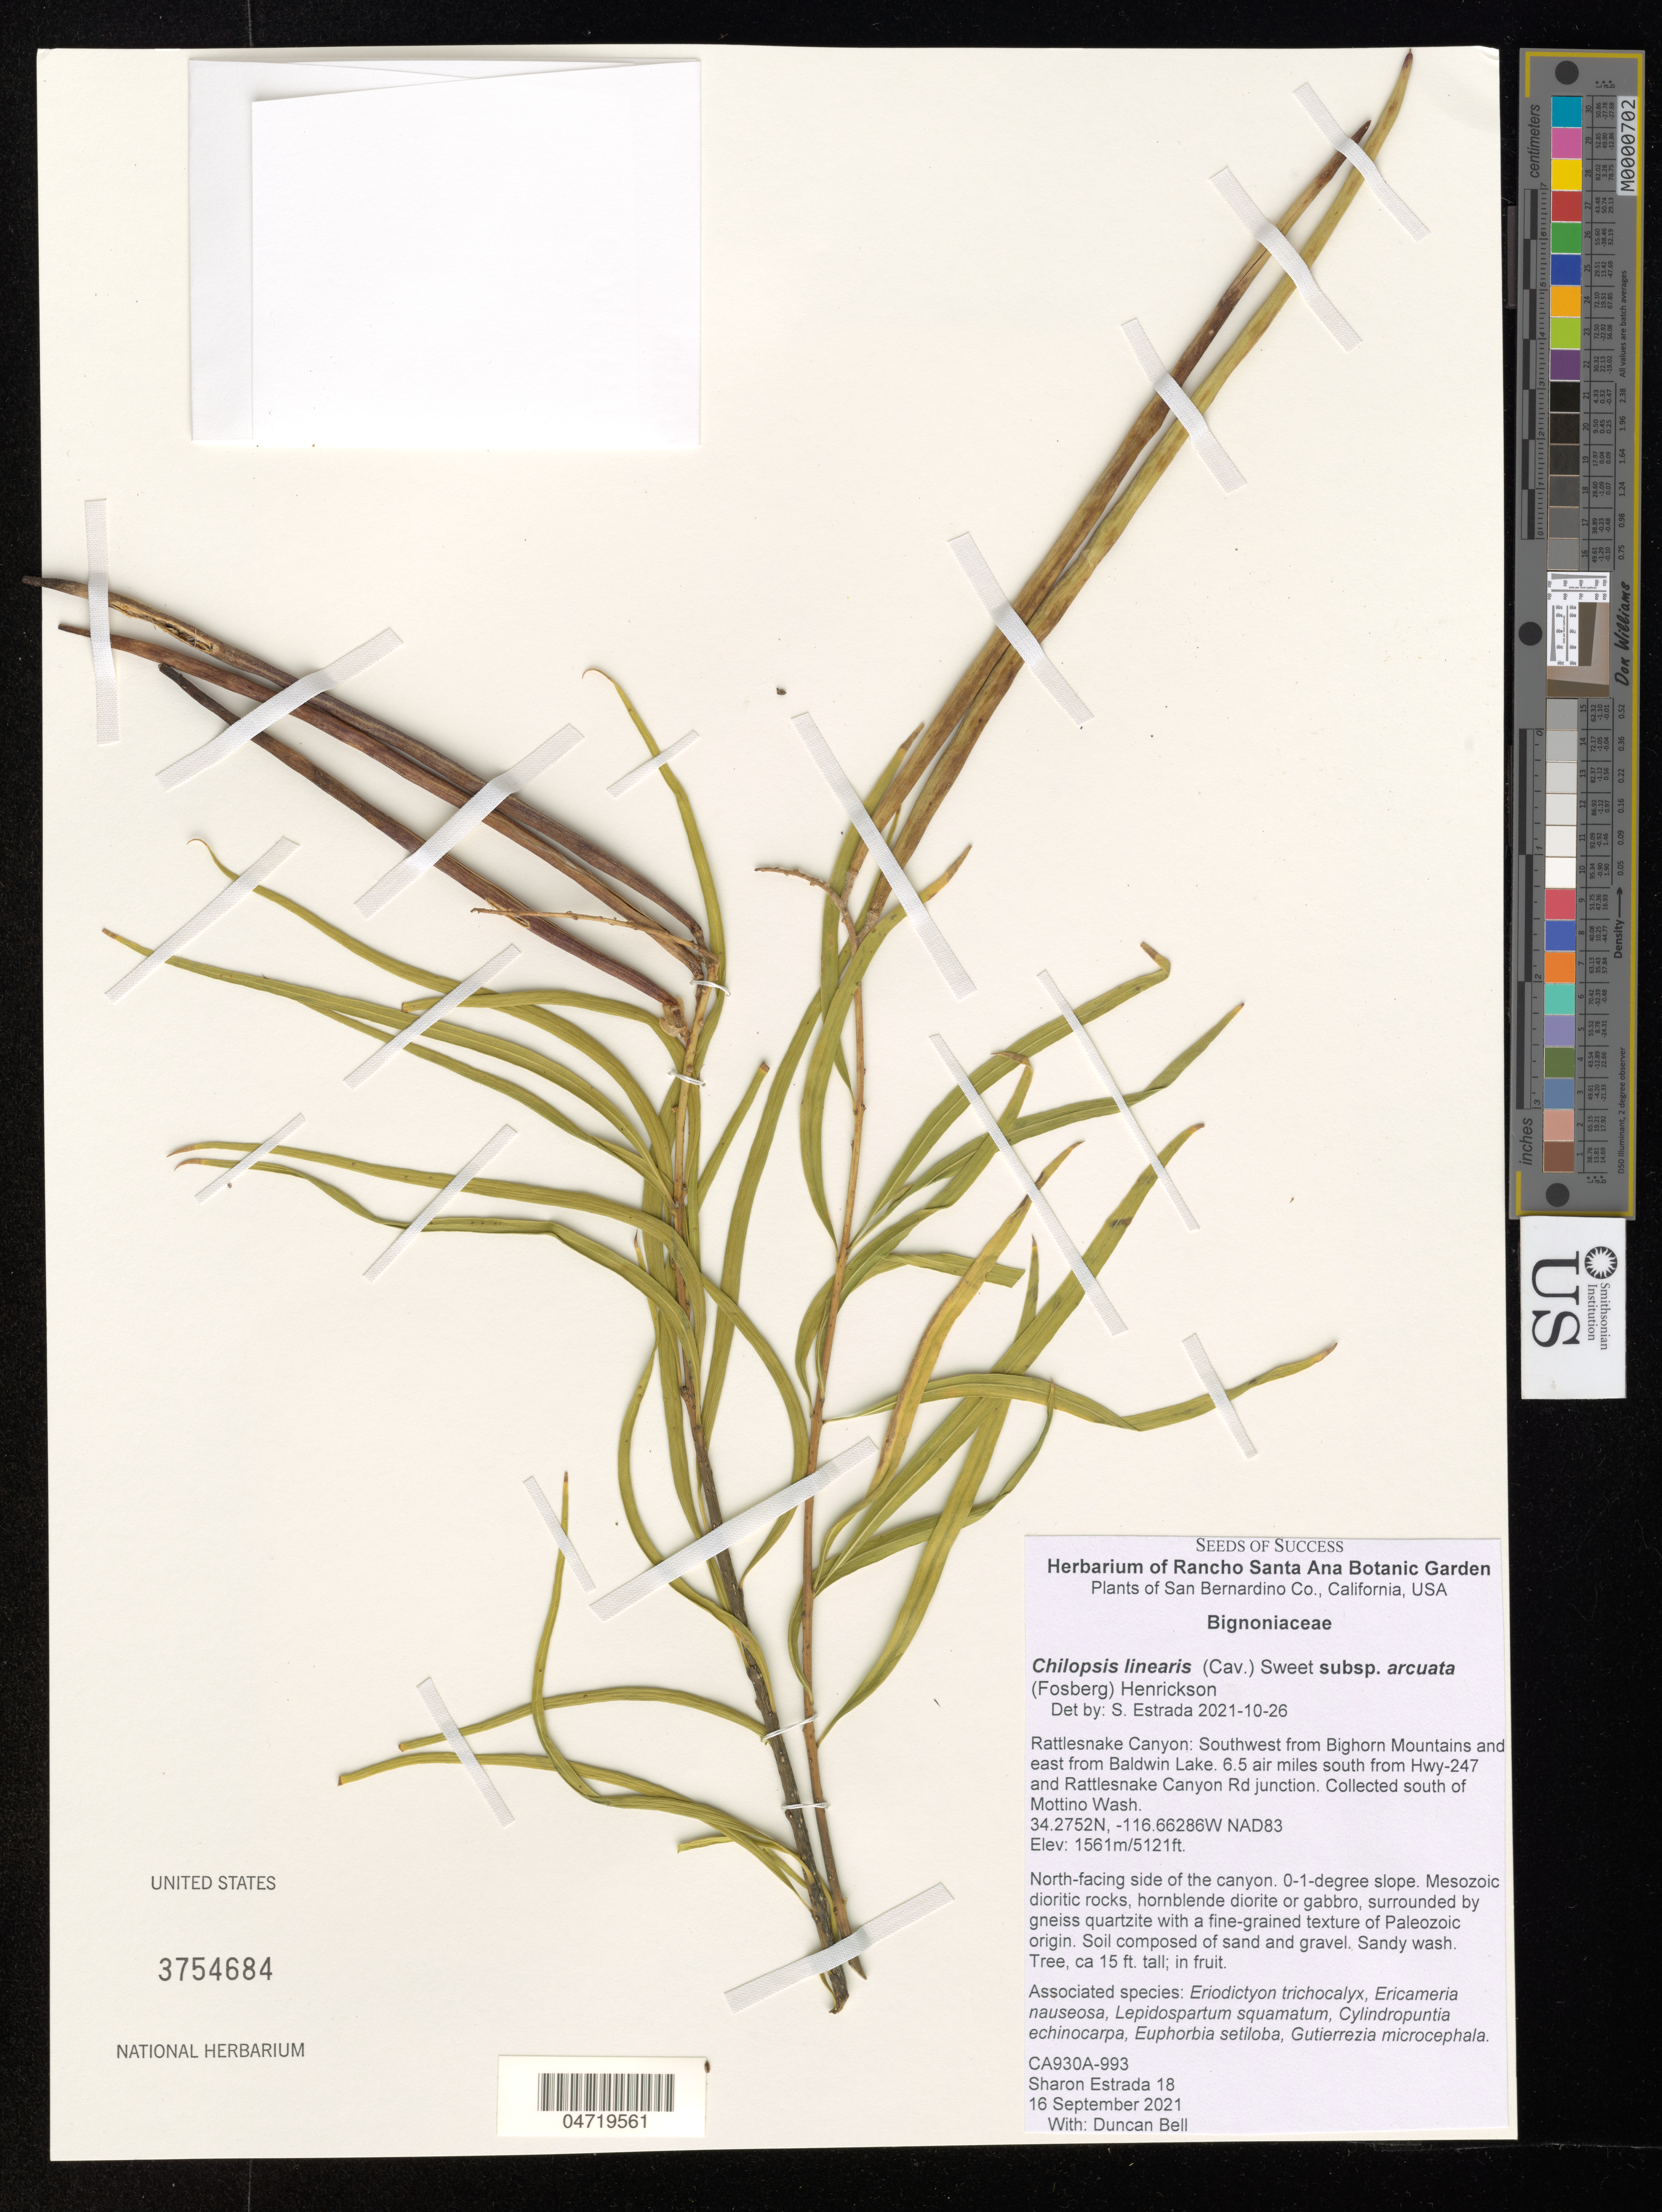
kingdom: Plantae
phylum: Tracheophyta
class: Magnoliopsida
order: Lamiales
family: Bignoniaceae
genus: Chilopsis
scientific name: Chilopsis linearis subsp. arcuata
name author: (Fosberg) Henrickson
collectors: J. Kyötikki & D. S. Bell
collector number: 18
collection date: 2021-06-16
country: United States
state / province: California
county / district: San Bernardino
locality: San Bernardino Co. Rattlesnake Canyon: Southwest from Bighorn Mountains and east from Baldwin Lake. 6.5 air miles south from Hwy-247 and Rattlesnake Canyon Rd junction. Collected south of Mottino Wash. NAD83.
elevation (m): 1561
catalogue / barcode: US 3754684